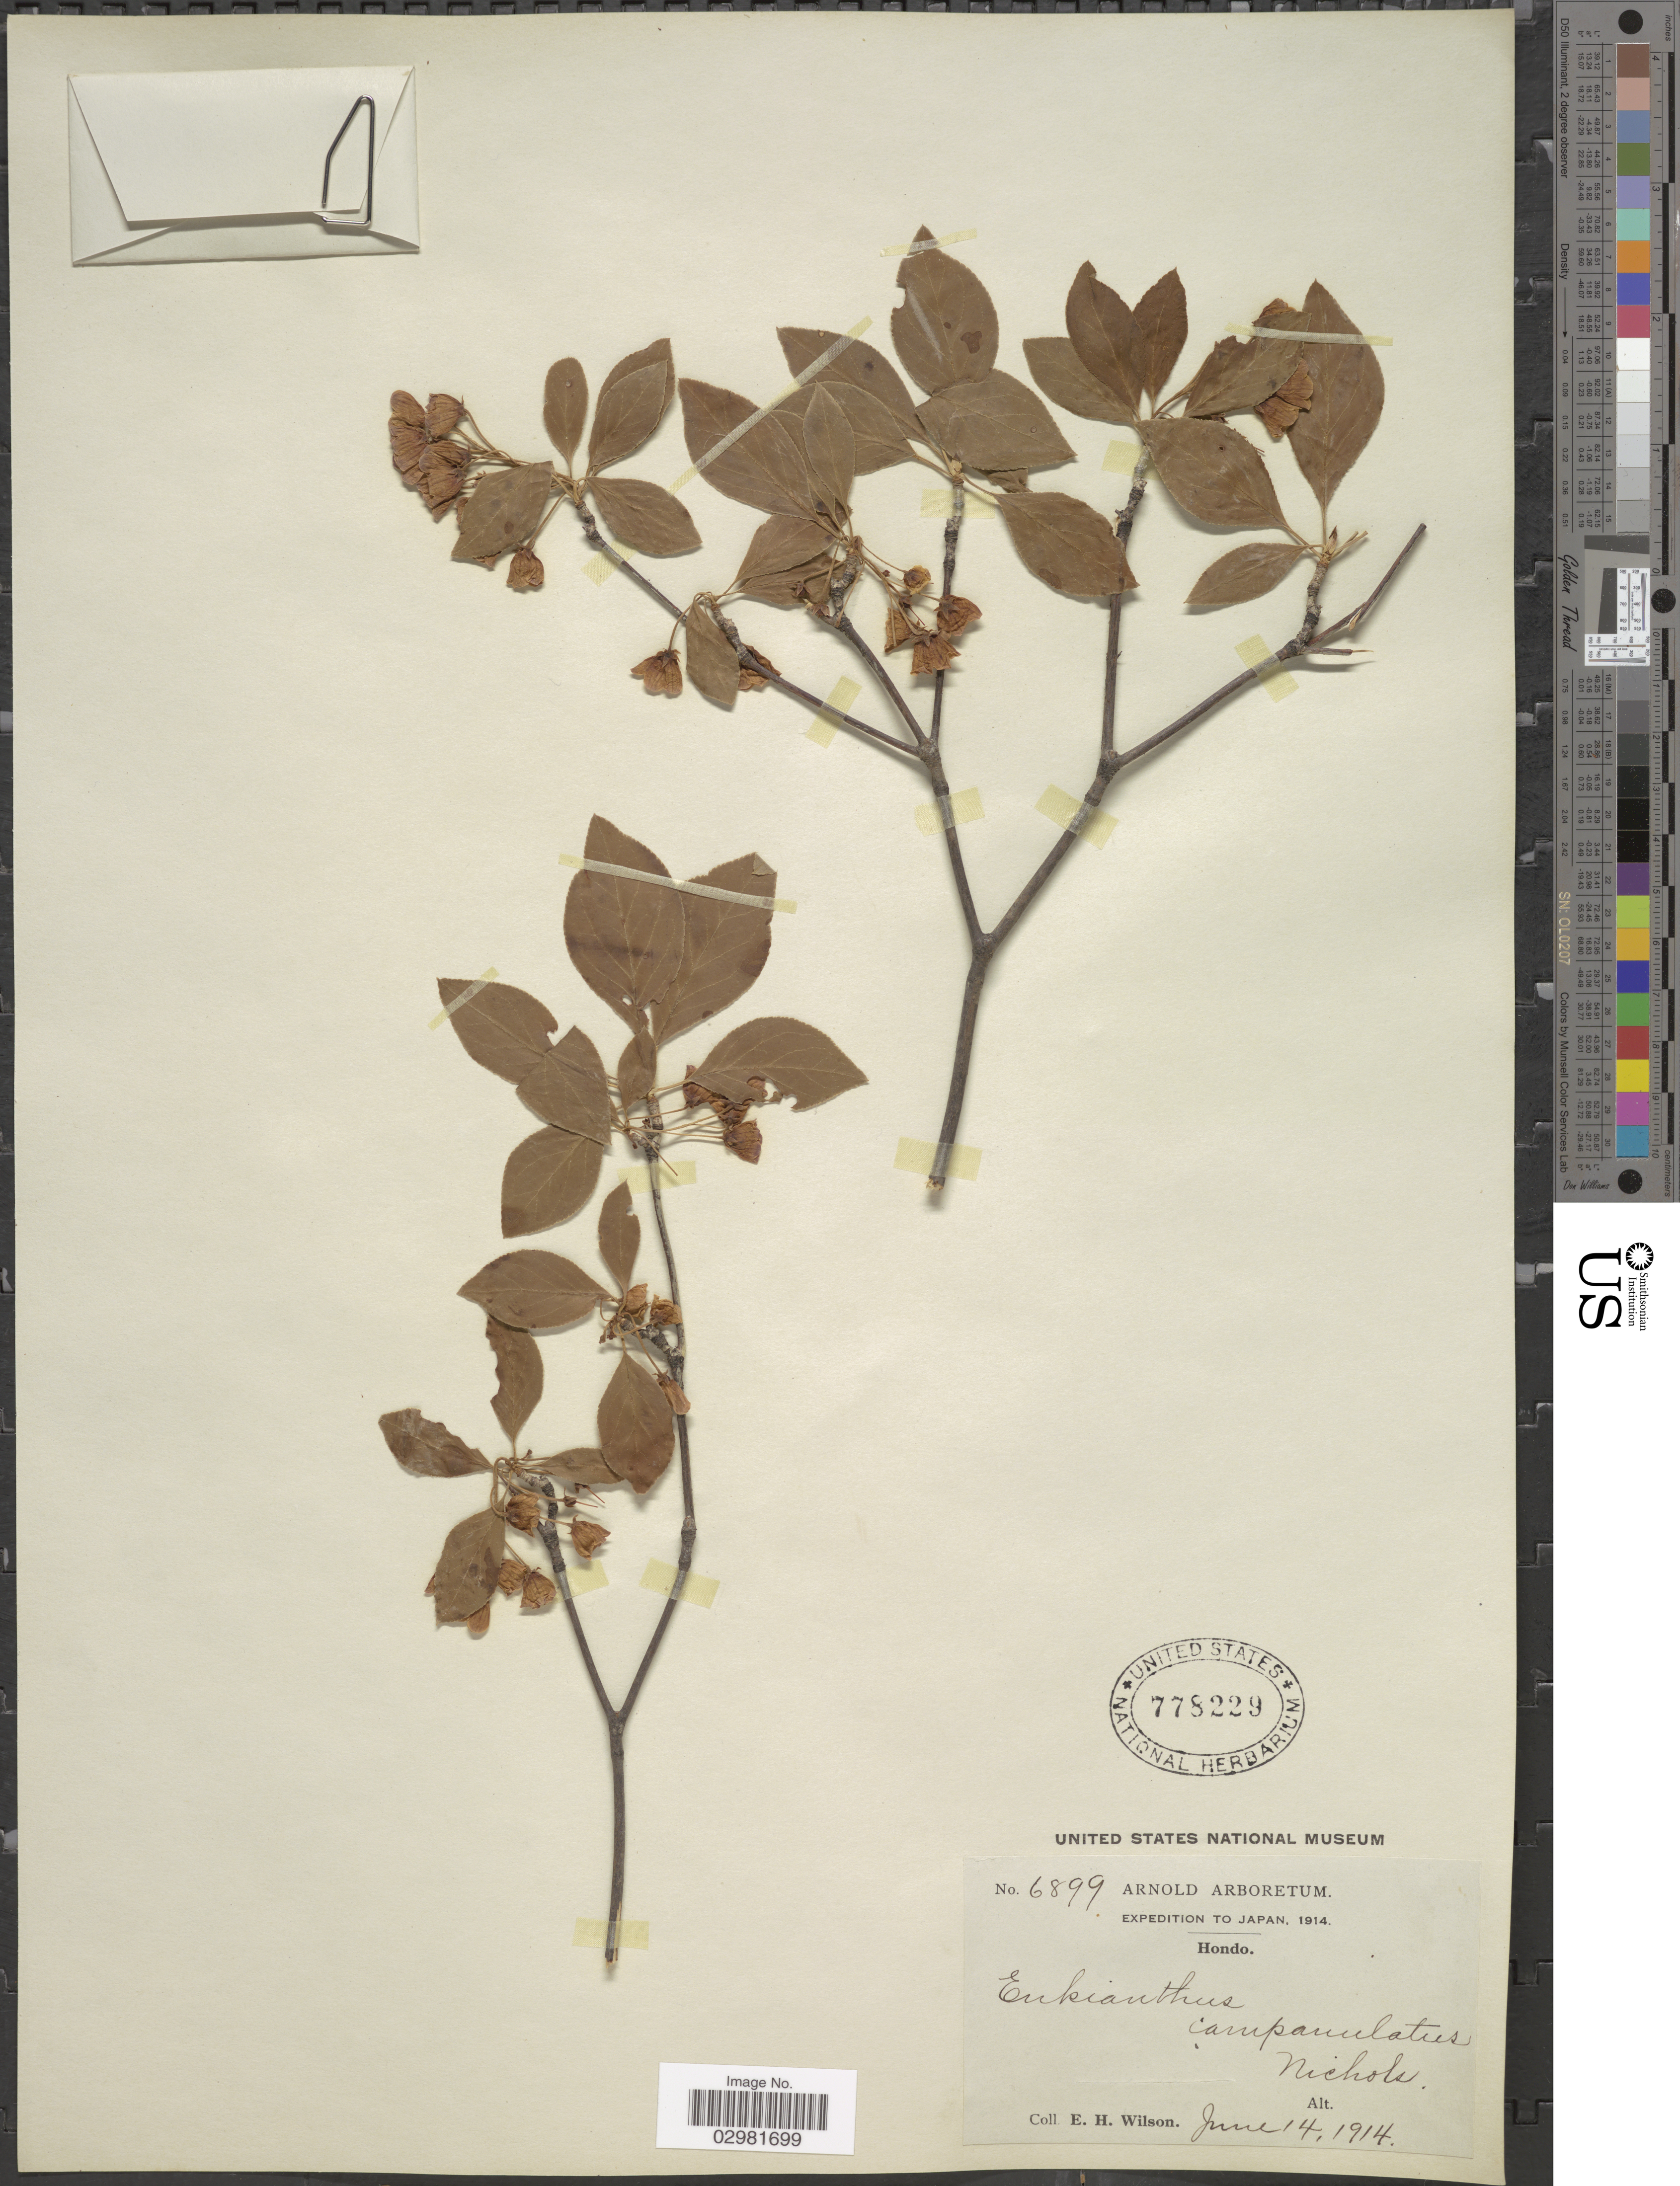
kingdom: Plantae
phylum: Tracheophyta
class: Magnoliopsida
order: Ericales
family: Ericaceae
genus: Enkianthus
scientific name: Enkianthus campanulatus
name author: (Miq.) G. Nicholson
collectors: E. Wilson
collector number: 6899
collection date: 1914-06-14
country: Japan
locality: Hondo.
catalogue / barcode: US 778229